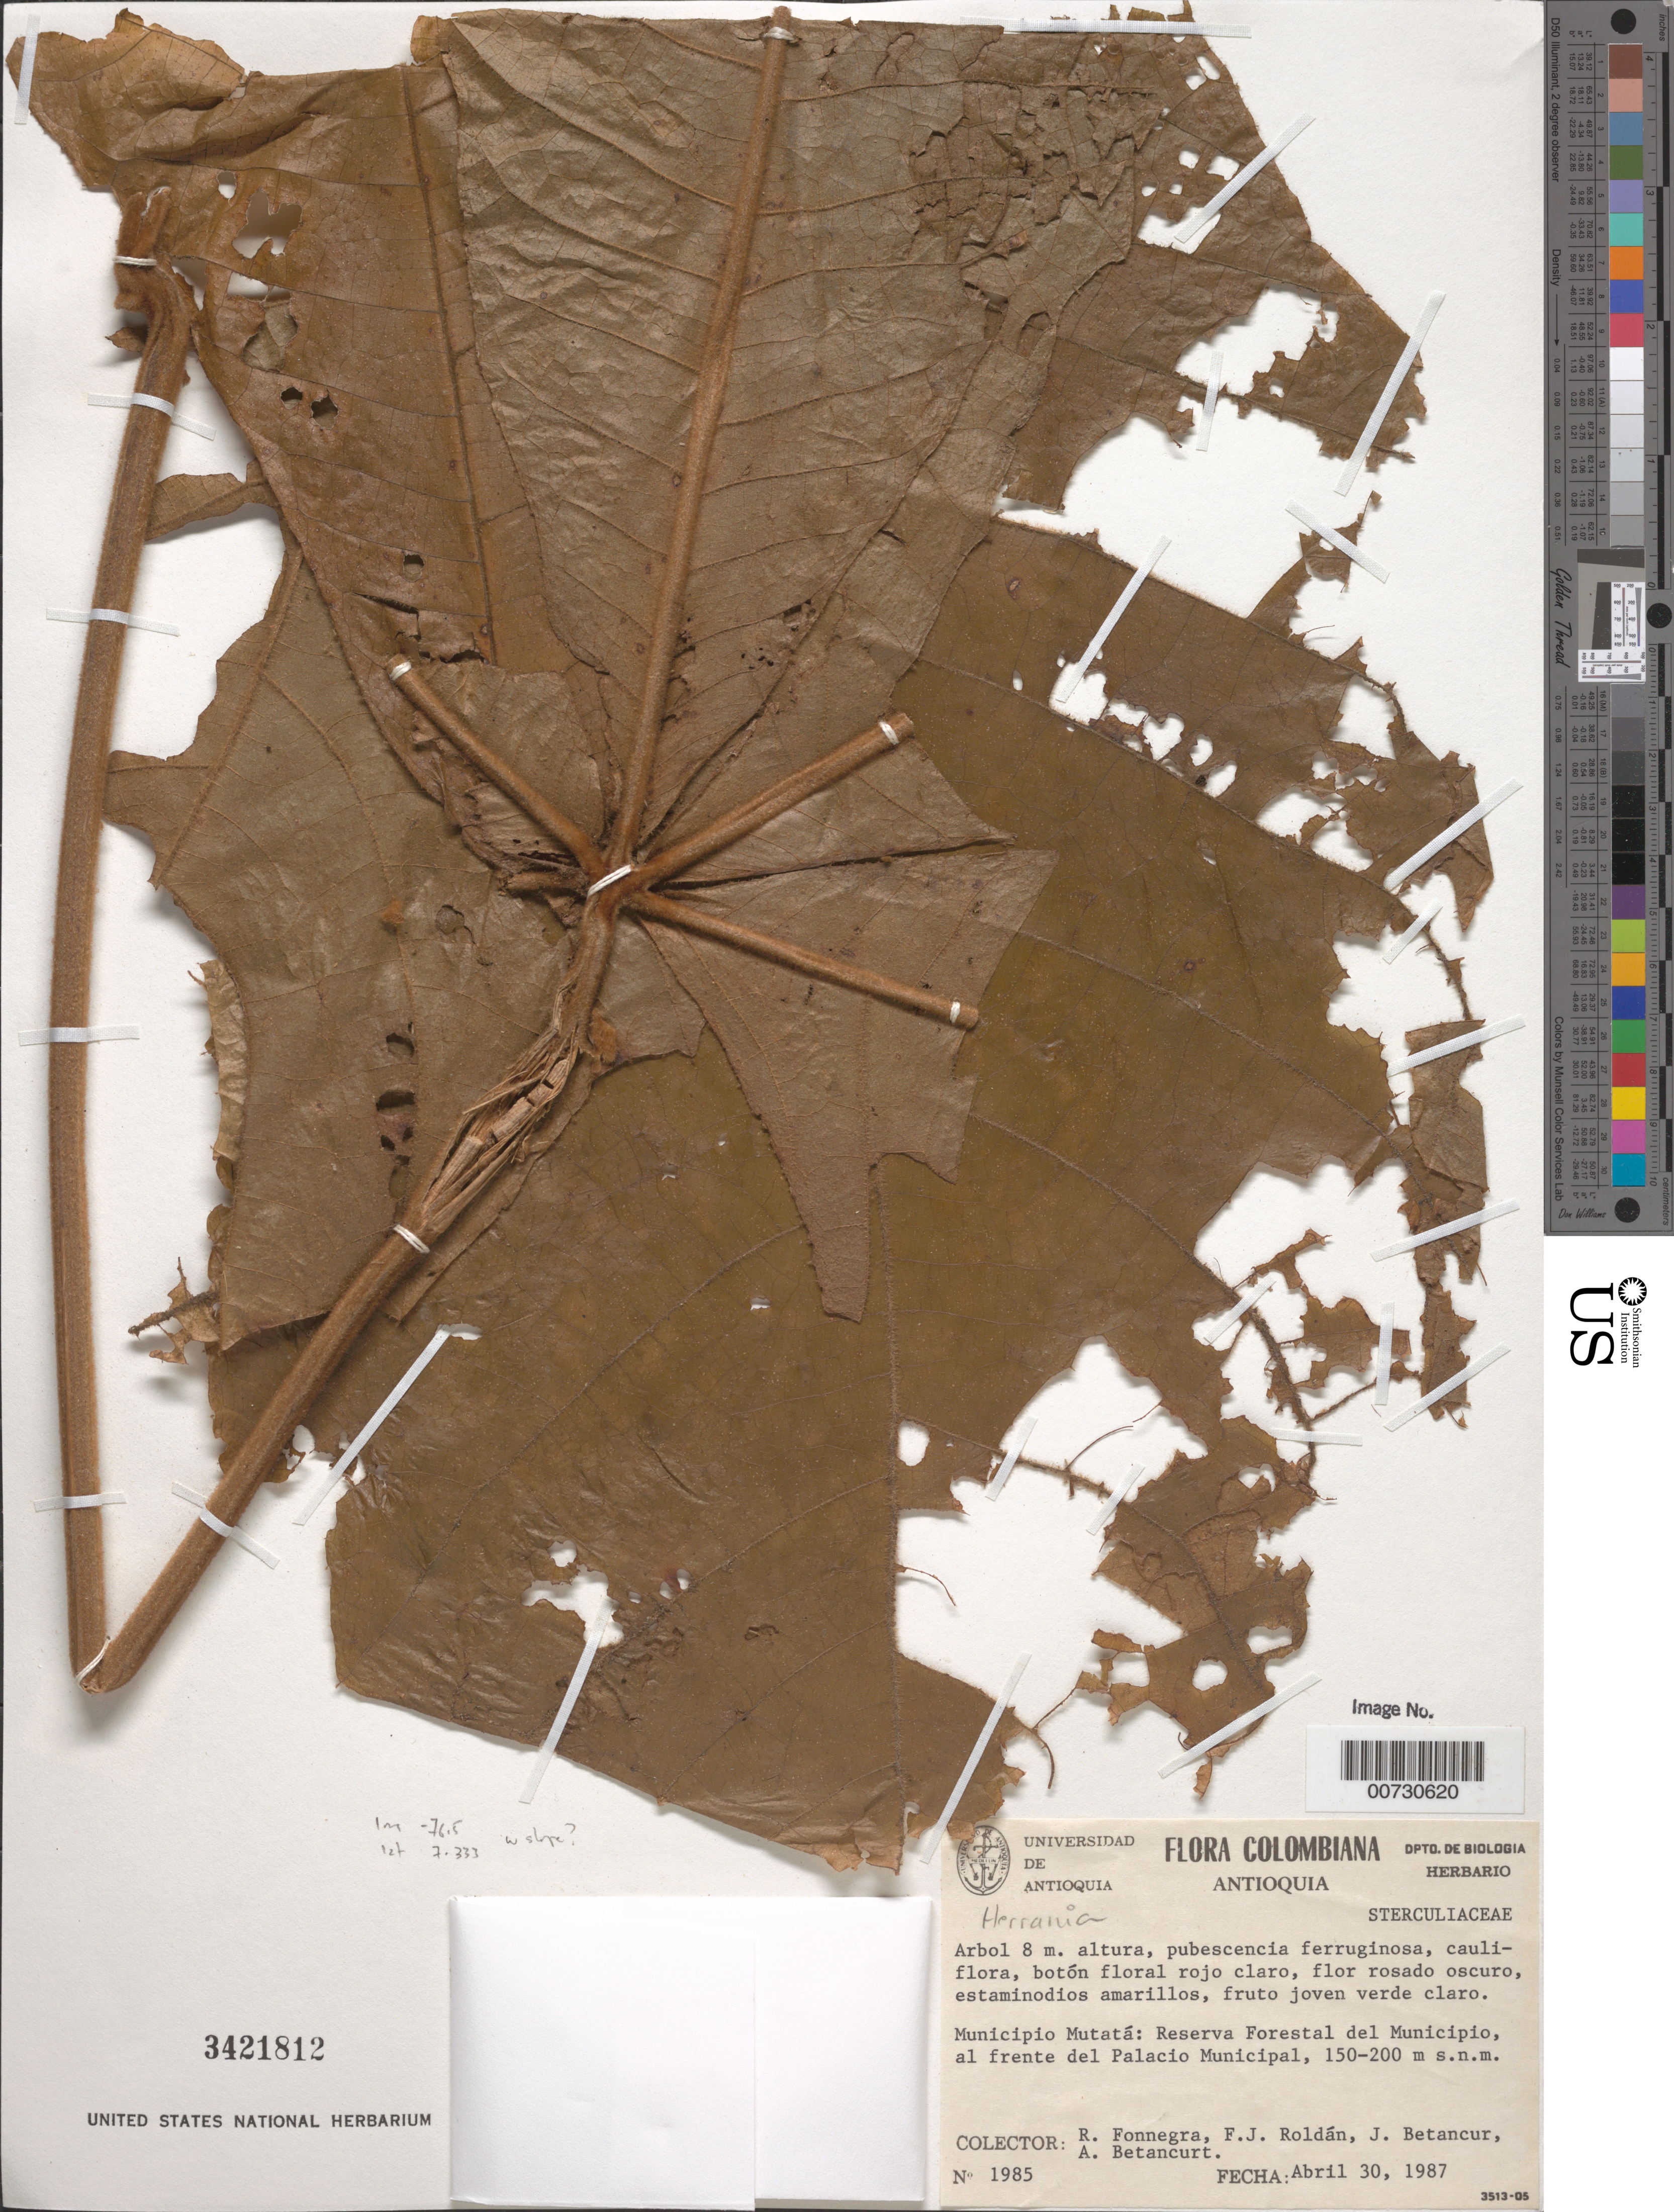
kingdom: Plantae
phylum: Tracheophyta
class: Magnoliopsida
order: Malvales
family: Malvaceae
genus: Herrania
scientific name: Herrania sp.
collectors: R. Fonnegra G., F. J. Roldán, J. C. Betancur & A. Betancur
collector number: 1985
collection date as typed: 30 Apr 1987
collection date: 1987-04-30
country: Colombia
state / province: Antioquia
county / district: Mutatá Mun.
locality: Reserva Forestal del Municipio, al frente del Palacio Municipal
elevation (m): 150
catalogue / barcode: US 3421812